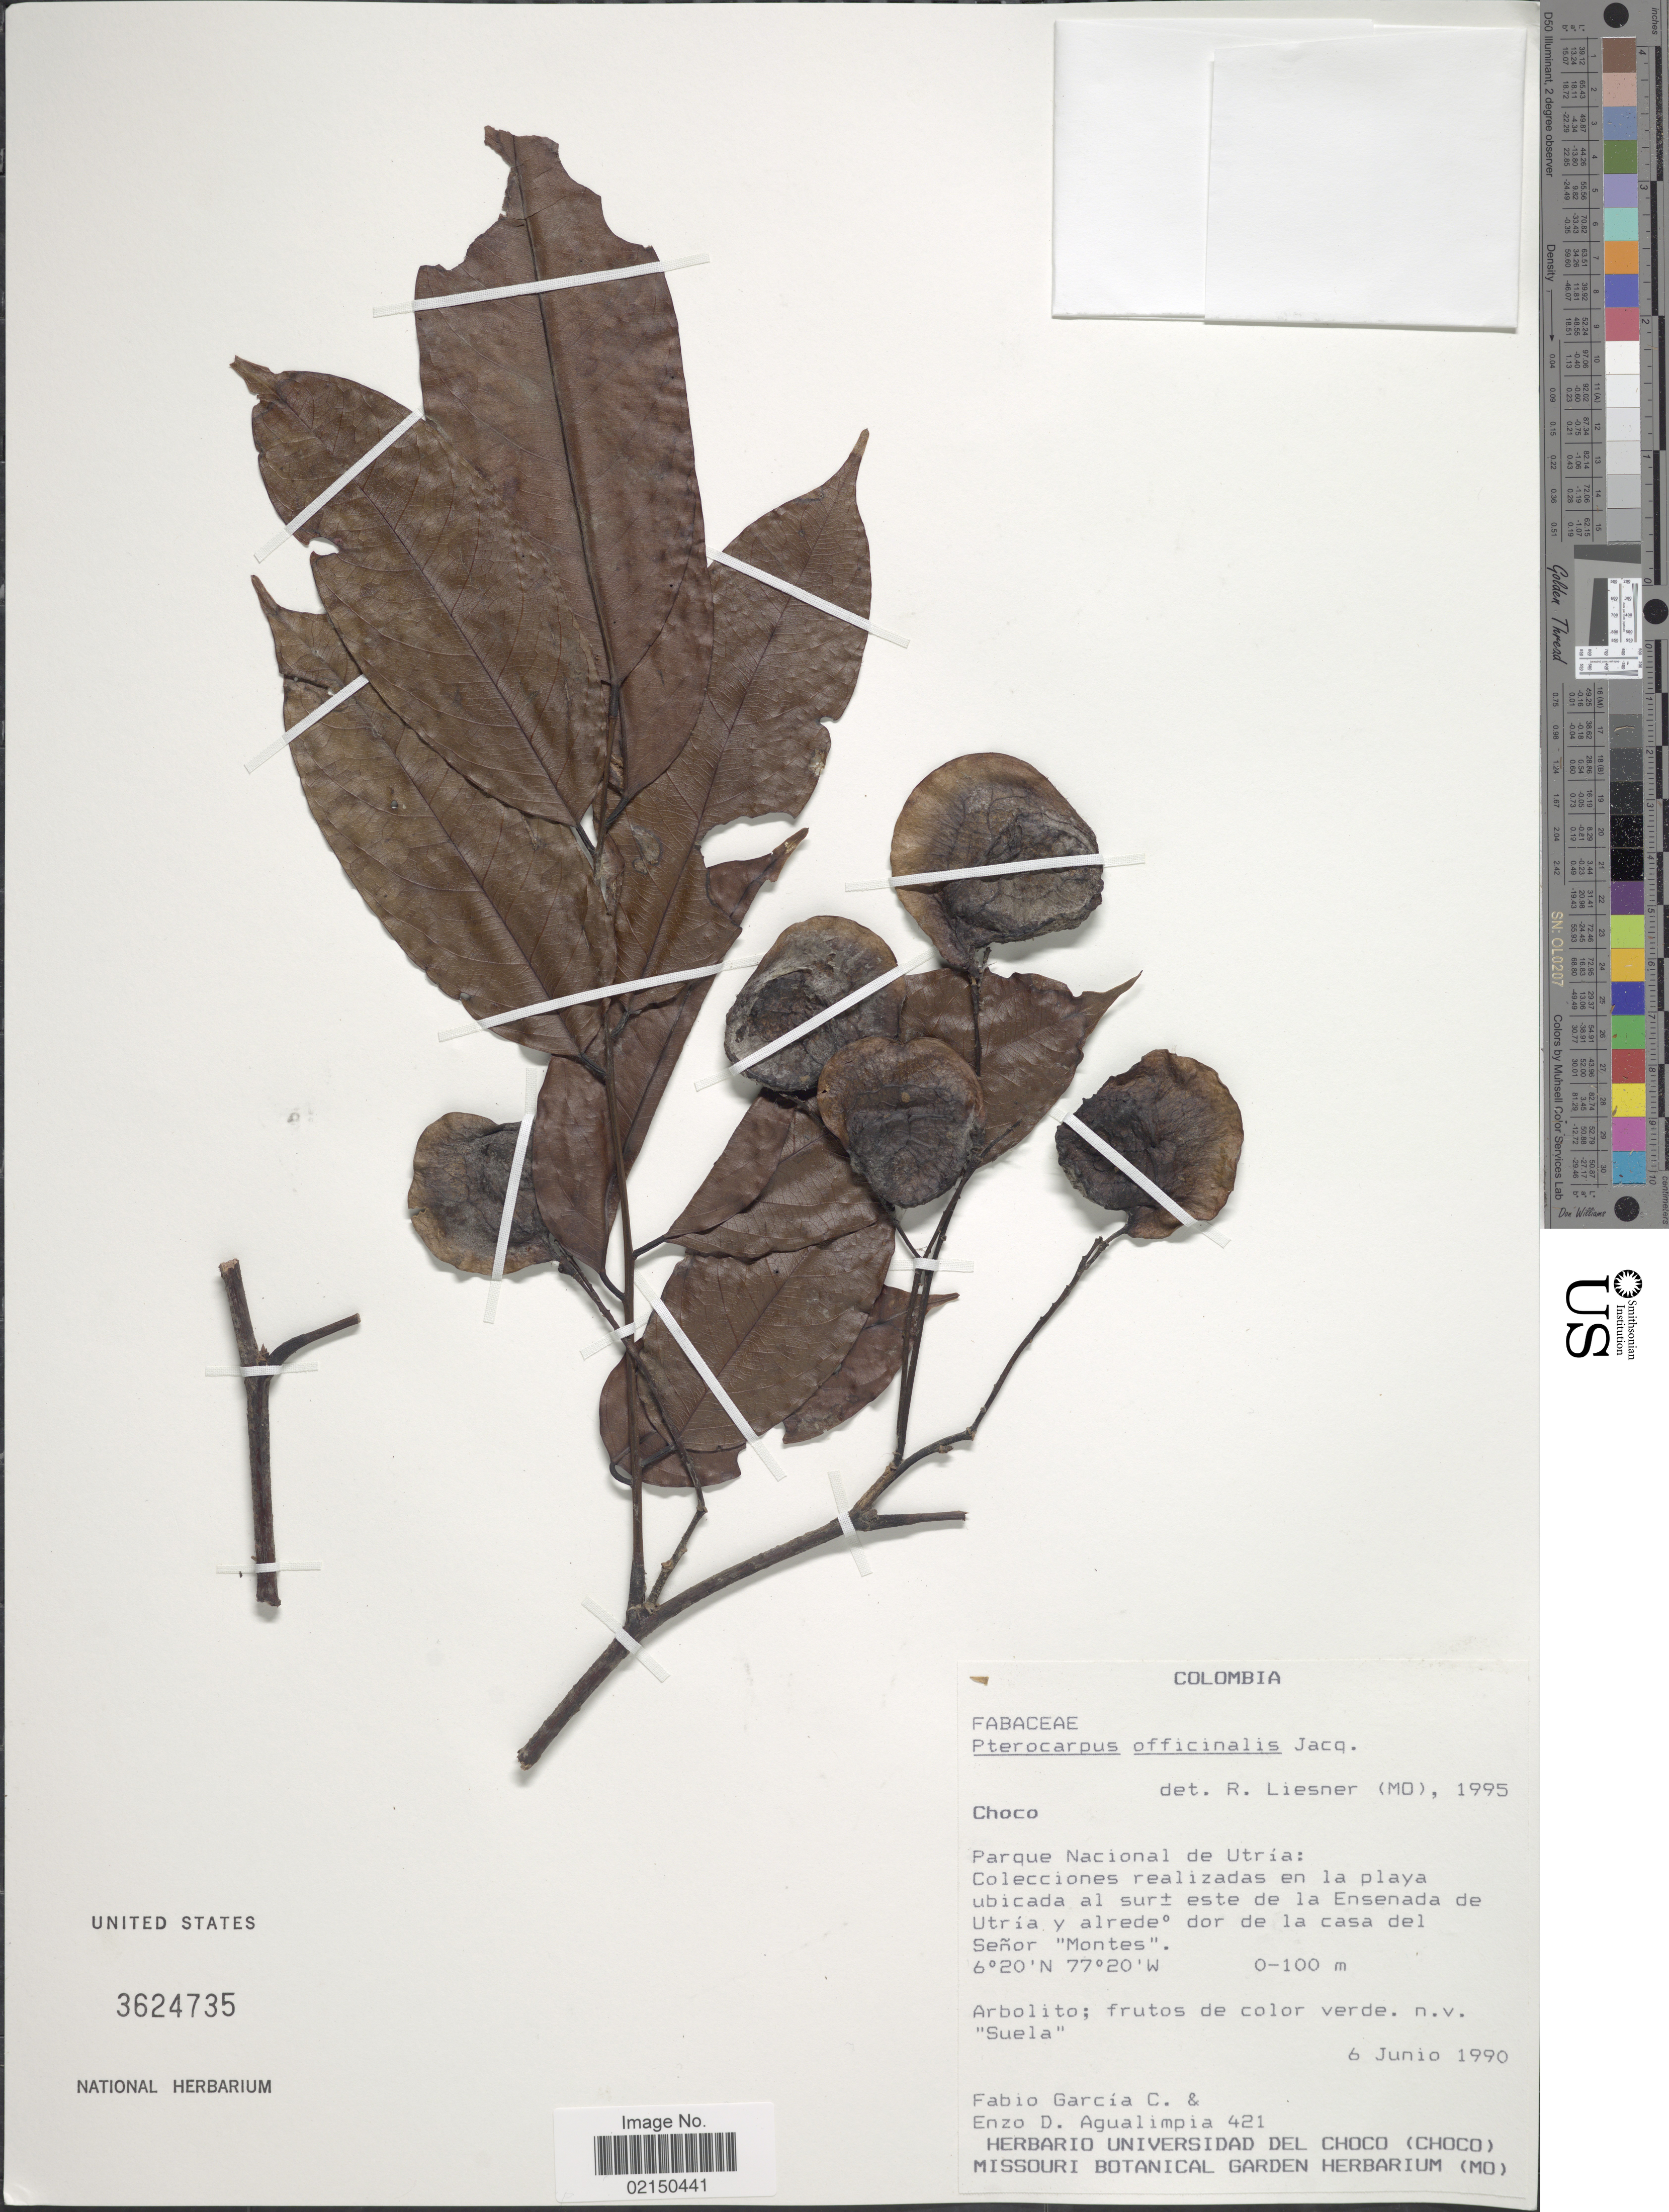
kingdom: Plantae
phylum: Tracheophyta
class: Magnoliopsida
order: Fabales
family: Fabaceae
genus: Pterocarpus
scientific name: Pterocarpus officinalis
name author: Jacq.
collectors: F. García C. & E. D. Agualimpia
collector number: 421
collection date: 1990-06-06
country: Colombia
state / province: Chocó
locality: Parque Nacional de Utria: Collecciones realizadas en la playa ubicada al sur ca este de la Ensenada de Utria y alrede° dor de la casa del Senor ""Montes"".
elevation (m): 0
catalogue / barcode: US 3624735